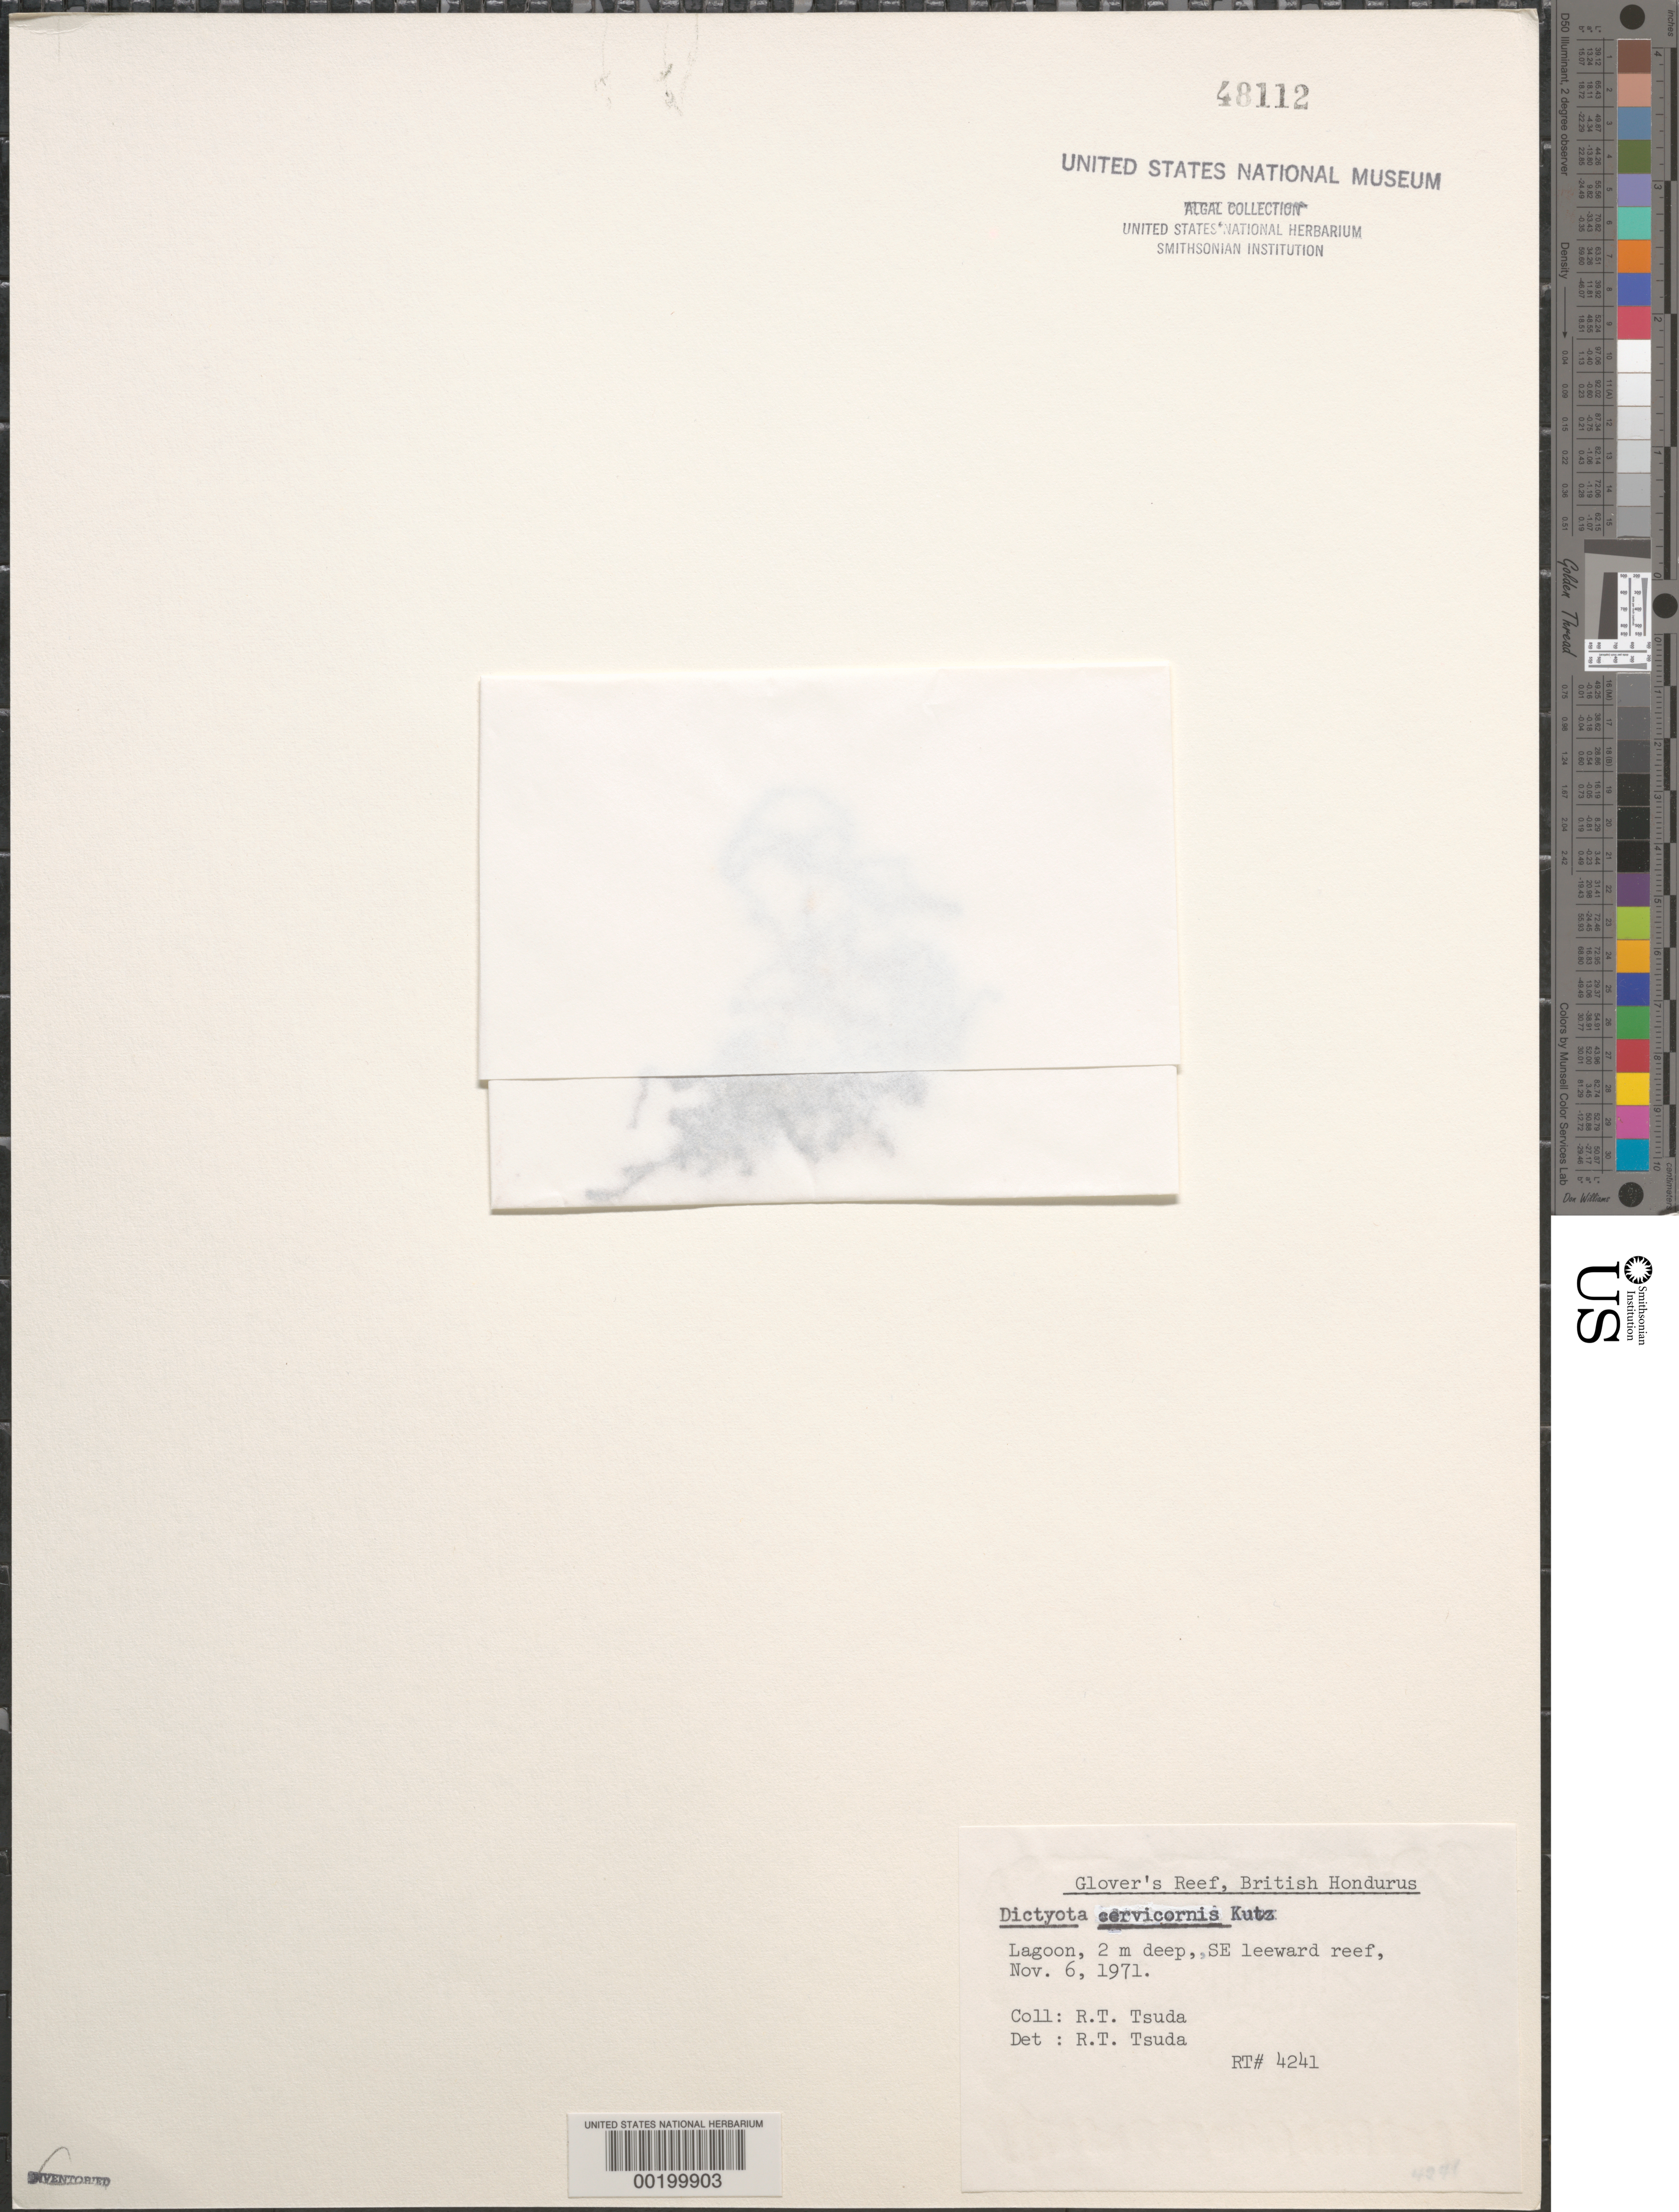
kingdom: Chromista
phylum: Ochrophyta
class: Phaeophyceae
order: Dictyotales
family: Dictyotaceae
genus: Dictyota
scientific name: Dictyota cervicornis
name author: Kütz.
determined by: Tsuda, R. T.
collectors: R. Tsuda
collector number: Rt 4241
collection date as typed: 06 Nov 1971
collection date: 1971-11-06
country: Belize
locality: Glover's Reef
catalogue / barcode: US 48112